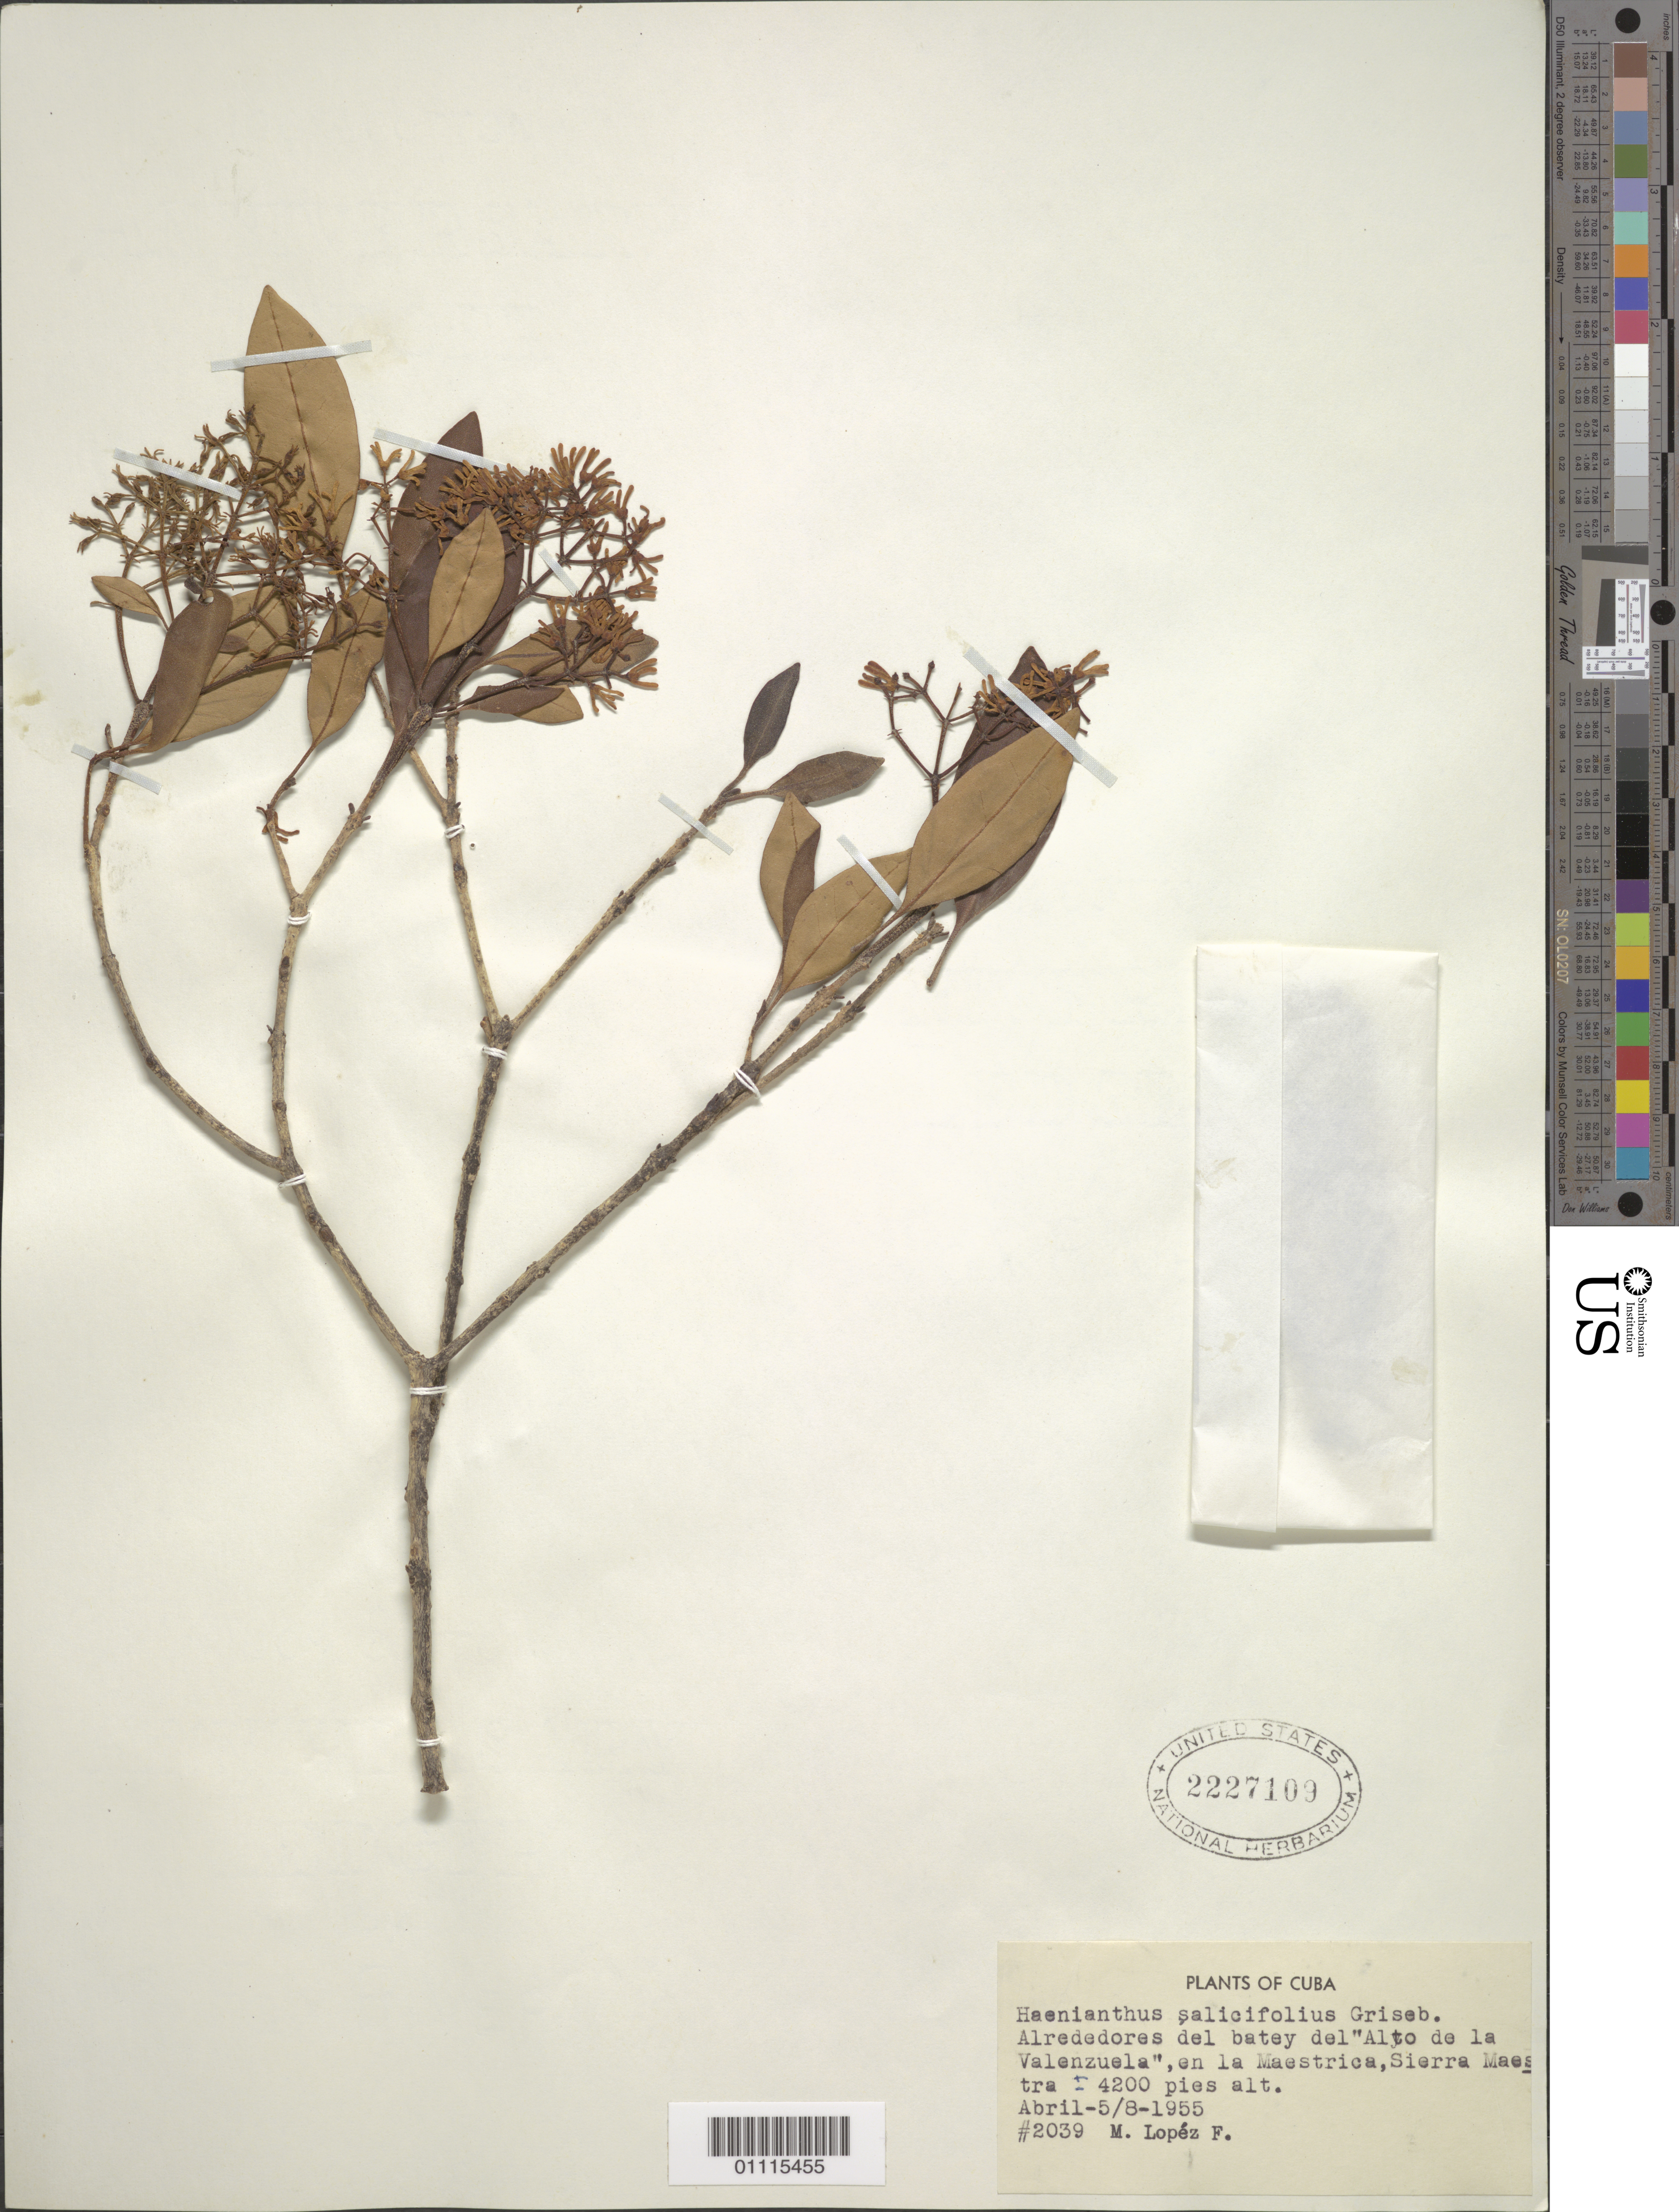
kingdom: Plantae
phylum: Tracheophyta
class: Magnoliopsida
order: Lamiales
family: Oleaceae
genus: Haenianthus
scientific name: Haenianthus salicifolius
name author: Griseb.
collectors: M. López Figueiras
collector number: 2039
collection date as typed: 05 Apr 1955 to 08 Apr 1955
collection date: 1955-04-05/1955-04-08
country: Cuba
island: Cuba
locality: Alto de la Valenzuela, en la Maestrica, Sierra Maestra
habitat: Alrededores del batey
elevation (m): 1280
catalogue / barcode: US 2227109